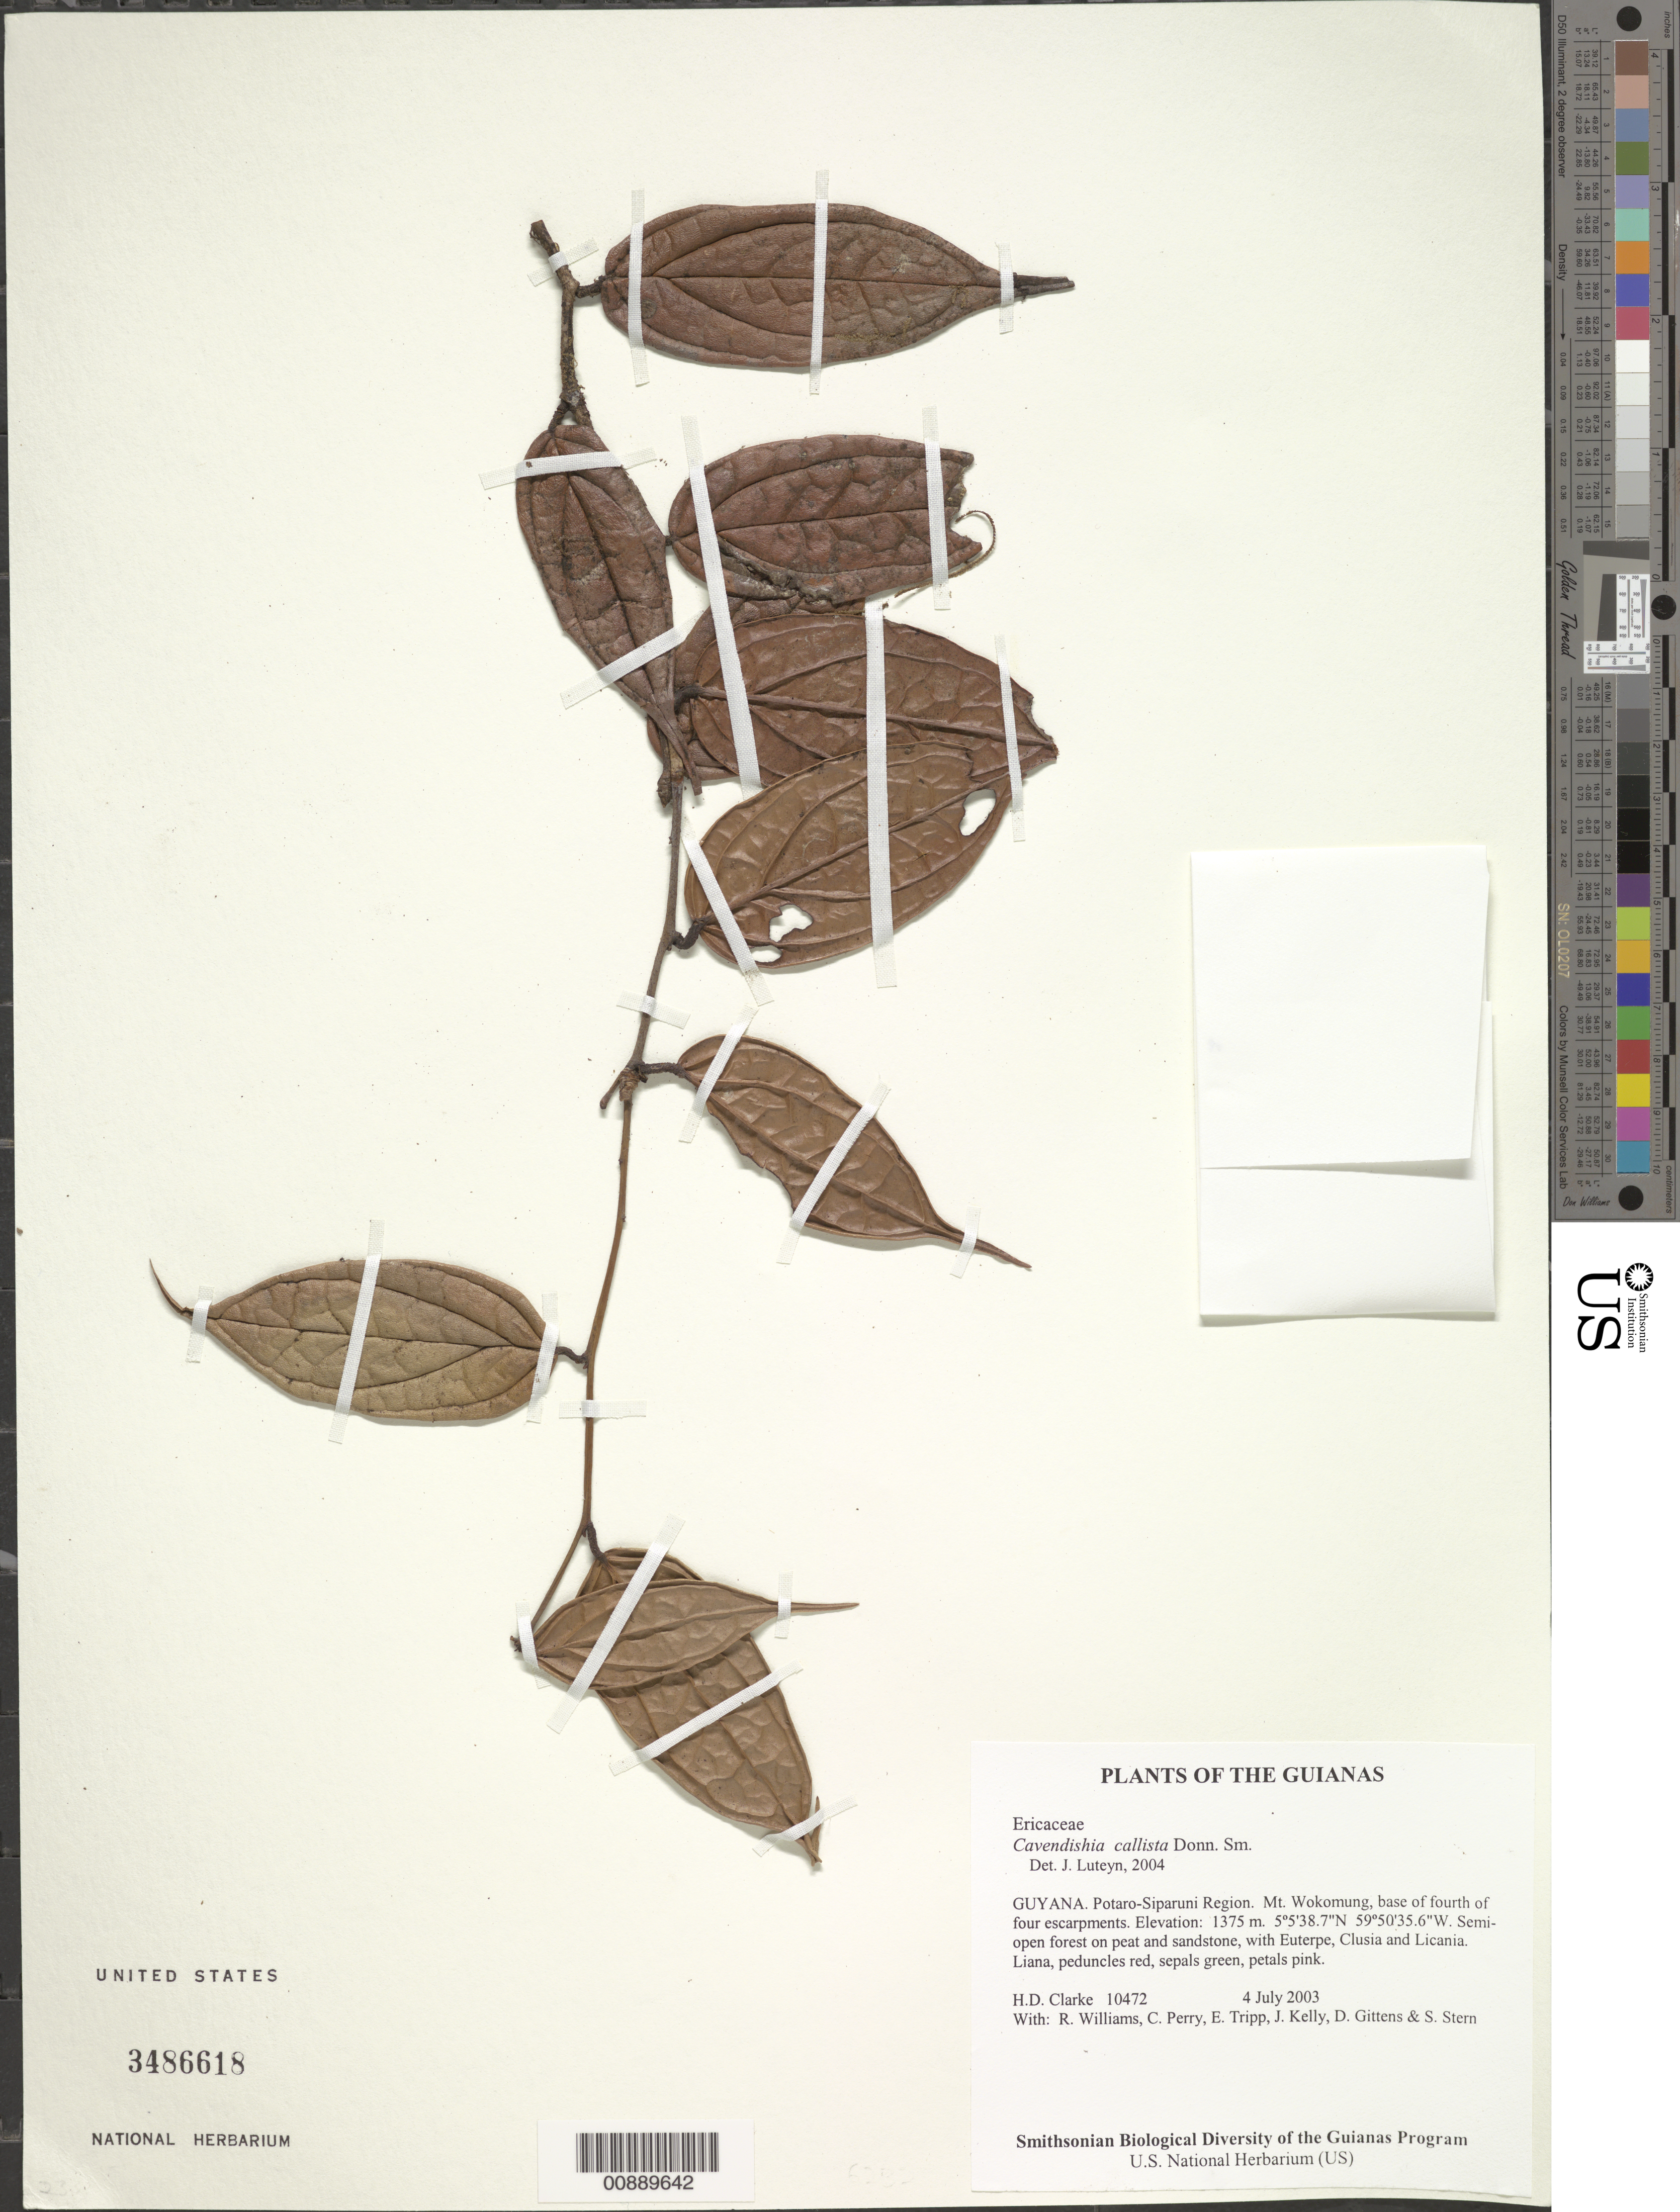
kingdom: Plantae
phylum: Tracheophyta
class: Magnoliopsida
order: Ericales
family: Ericaceae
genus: Cavendishia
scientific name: Cavendishia callista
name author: Donn. Sm.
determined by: Luteyn, J. L.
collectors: H. D. Clarke, R. Williams, C. Perry, E. Tripp, J. Kelly, D. Gittens & S. R. Stern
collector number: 10472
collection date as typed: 4 July 2003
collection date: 2003-07-04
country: Guyana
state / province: Potaro-Siparuni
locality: Mt. Wokomung, base of fourth of four escarpments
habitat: Semi-open forest on peat and sandstone, with Euterpe, Clusia and Licania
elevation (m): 1375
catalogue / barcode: US 3486618